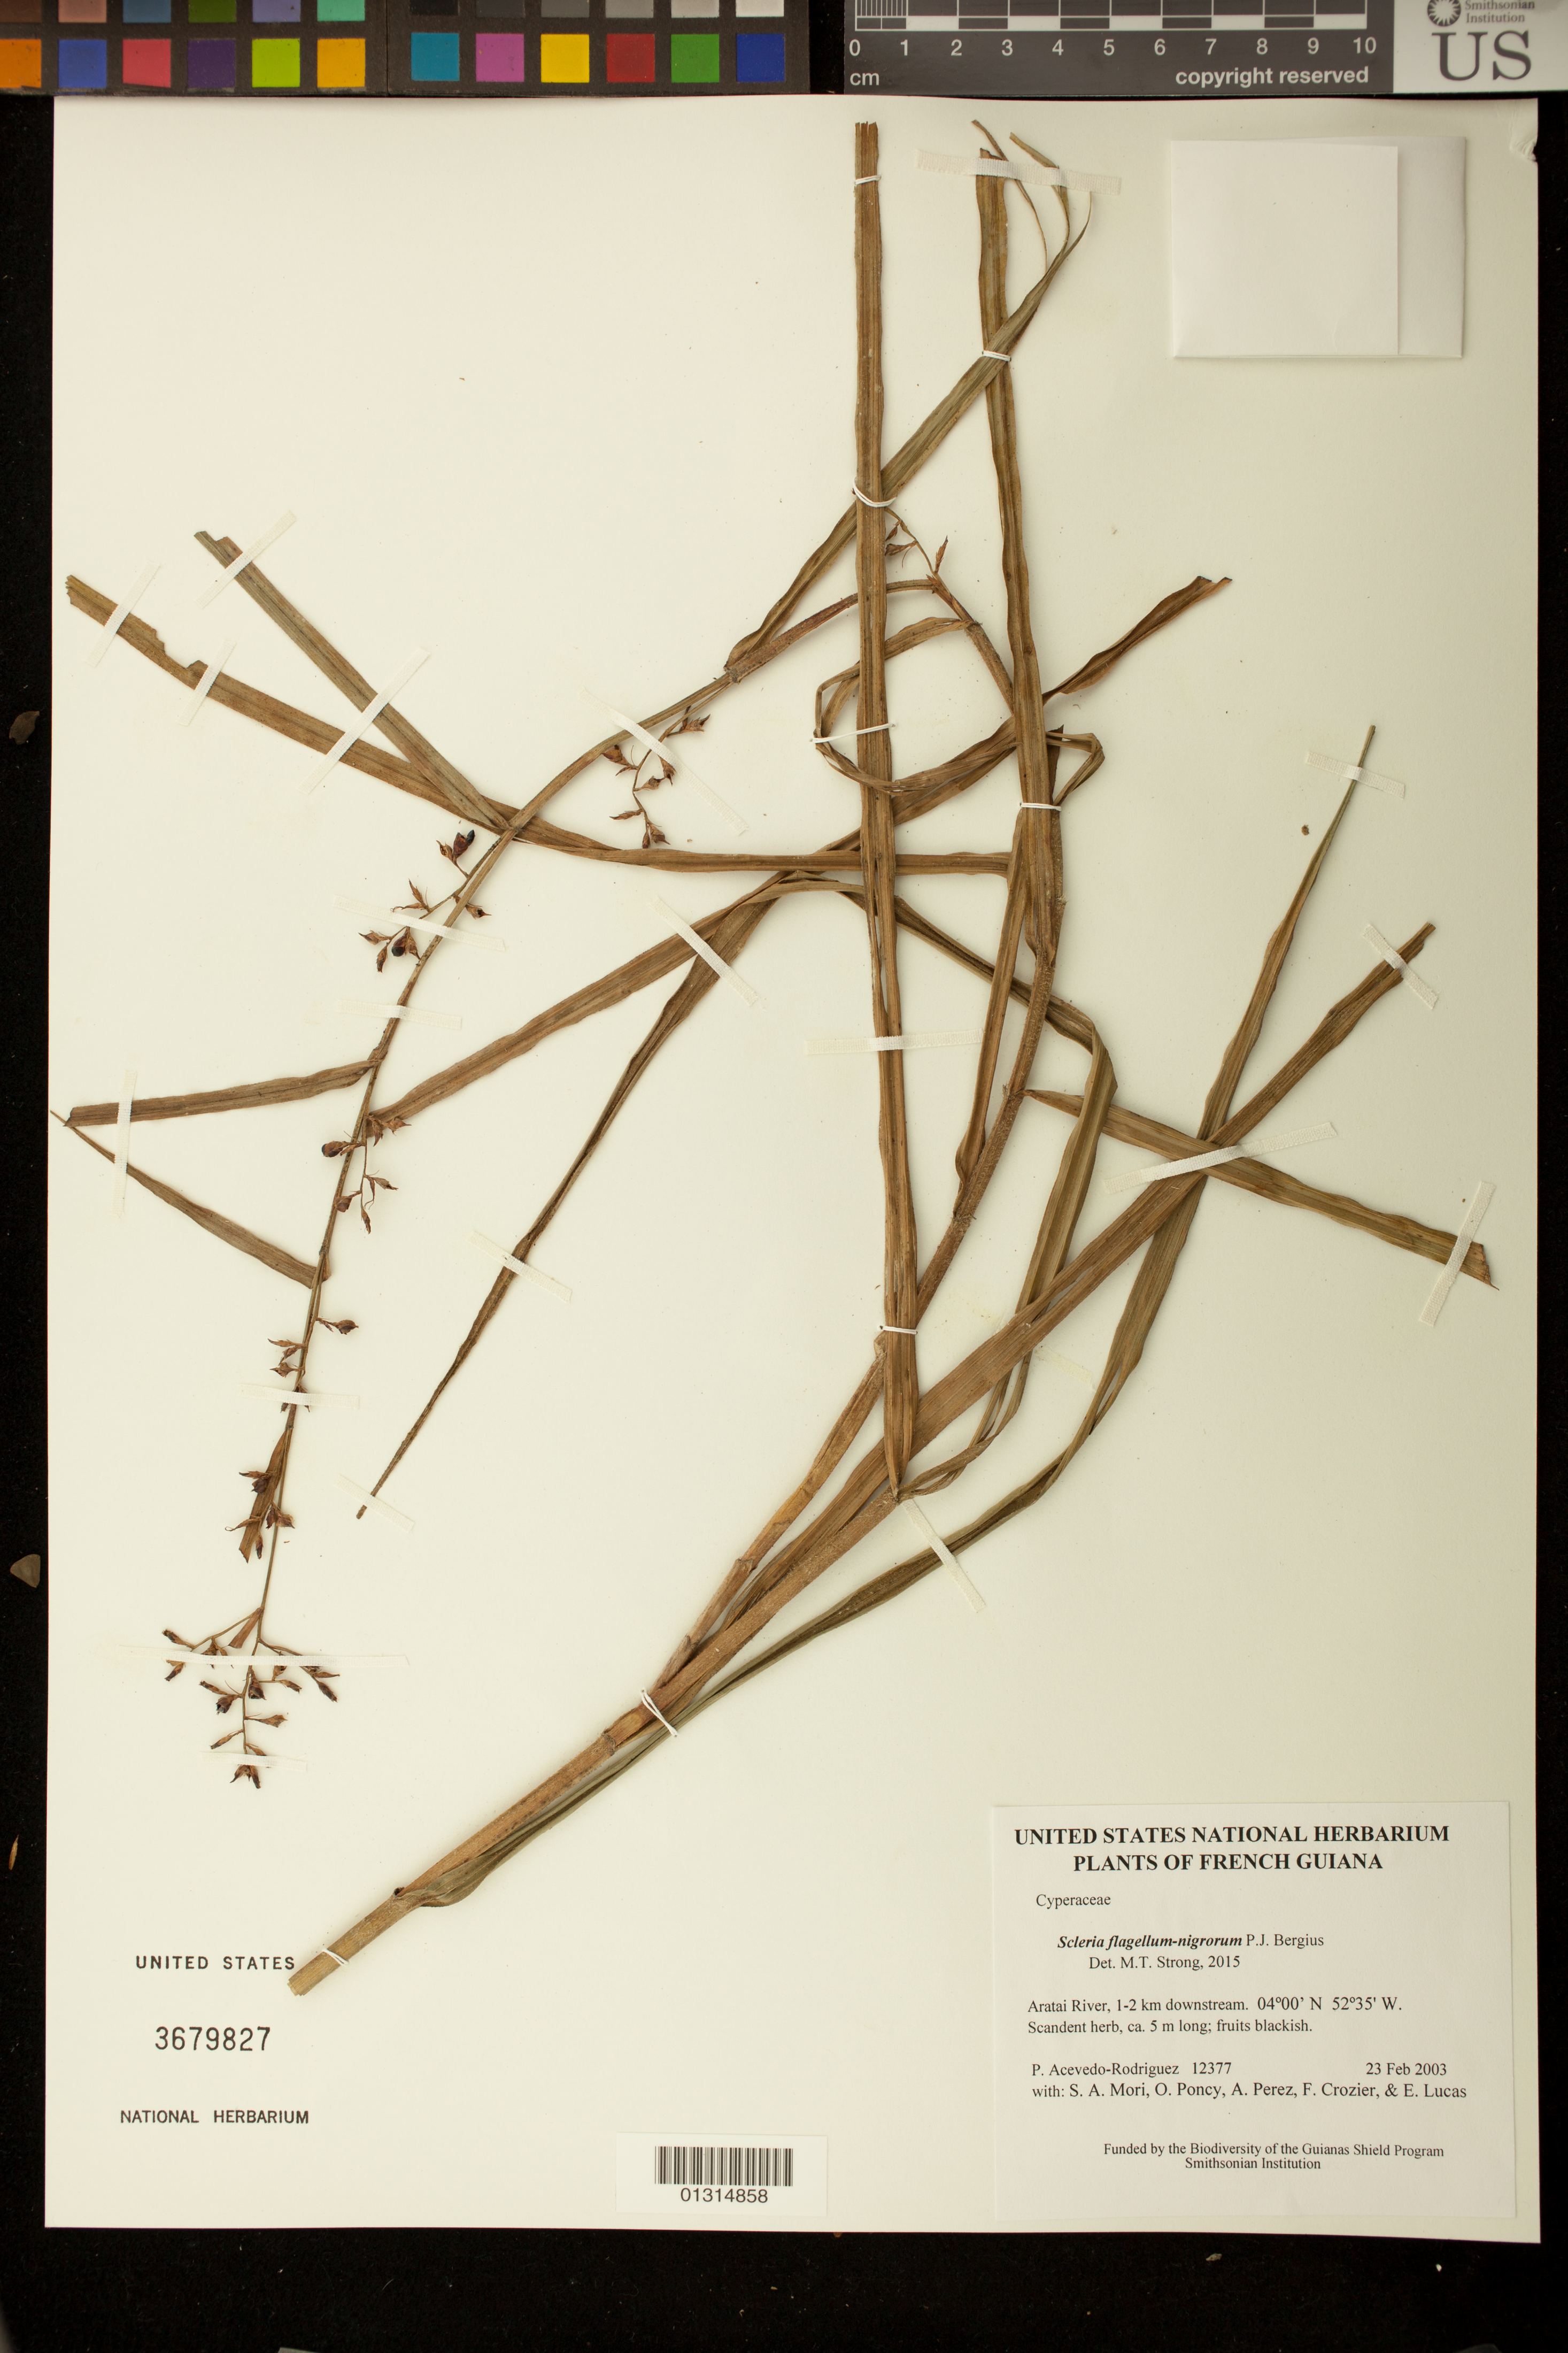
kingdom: Plantae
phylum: Tracheophyta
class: Liliopsida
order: Poales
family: Cyperaceae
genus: Scleria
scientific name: Scleria flagellum-nigrorum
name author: P.J. Bergius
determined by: Strong, M. T., (US), Smithsonian Institution - National Museum of Natural History (UNITED STATES)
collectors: P. Acevedo-Rodr., S. Mori, O. Poncy, A. Pérez, F. Crozier & E. Lucas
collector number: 12377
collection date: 2003-02-23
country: French Guiana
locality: Aratai River, 1-2 km downstream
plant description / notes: US, NY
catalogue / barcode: US 3679827